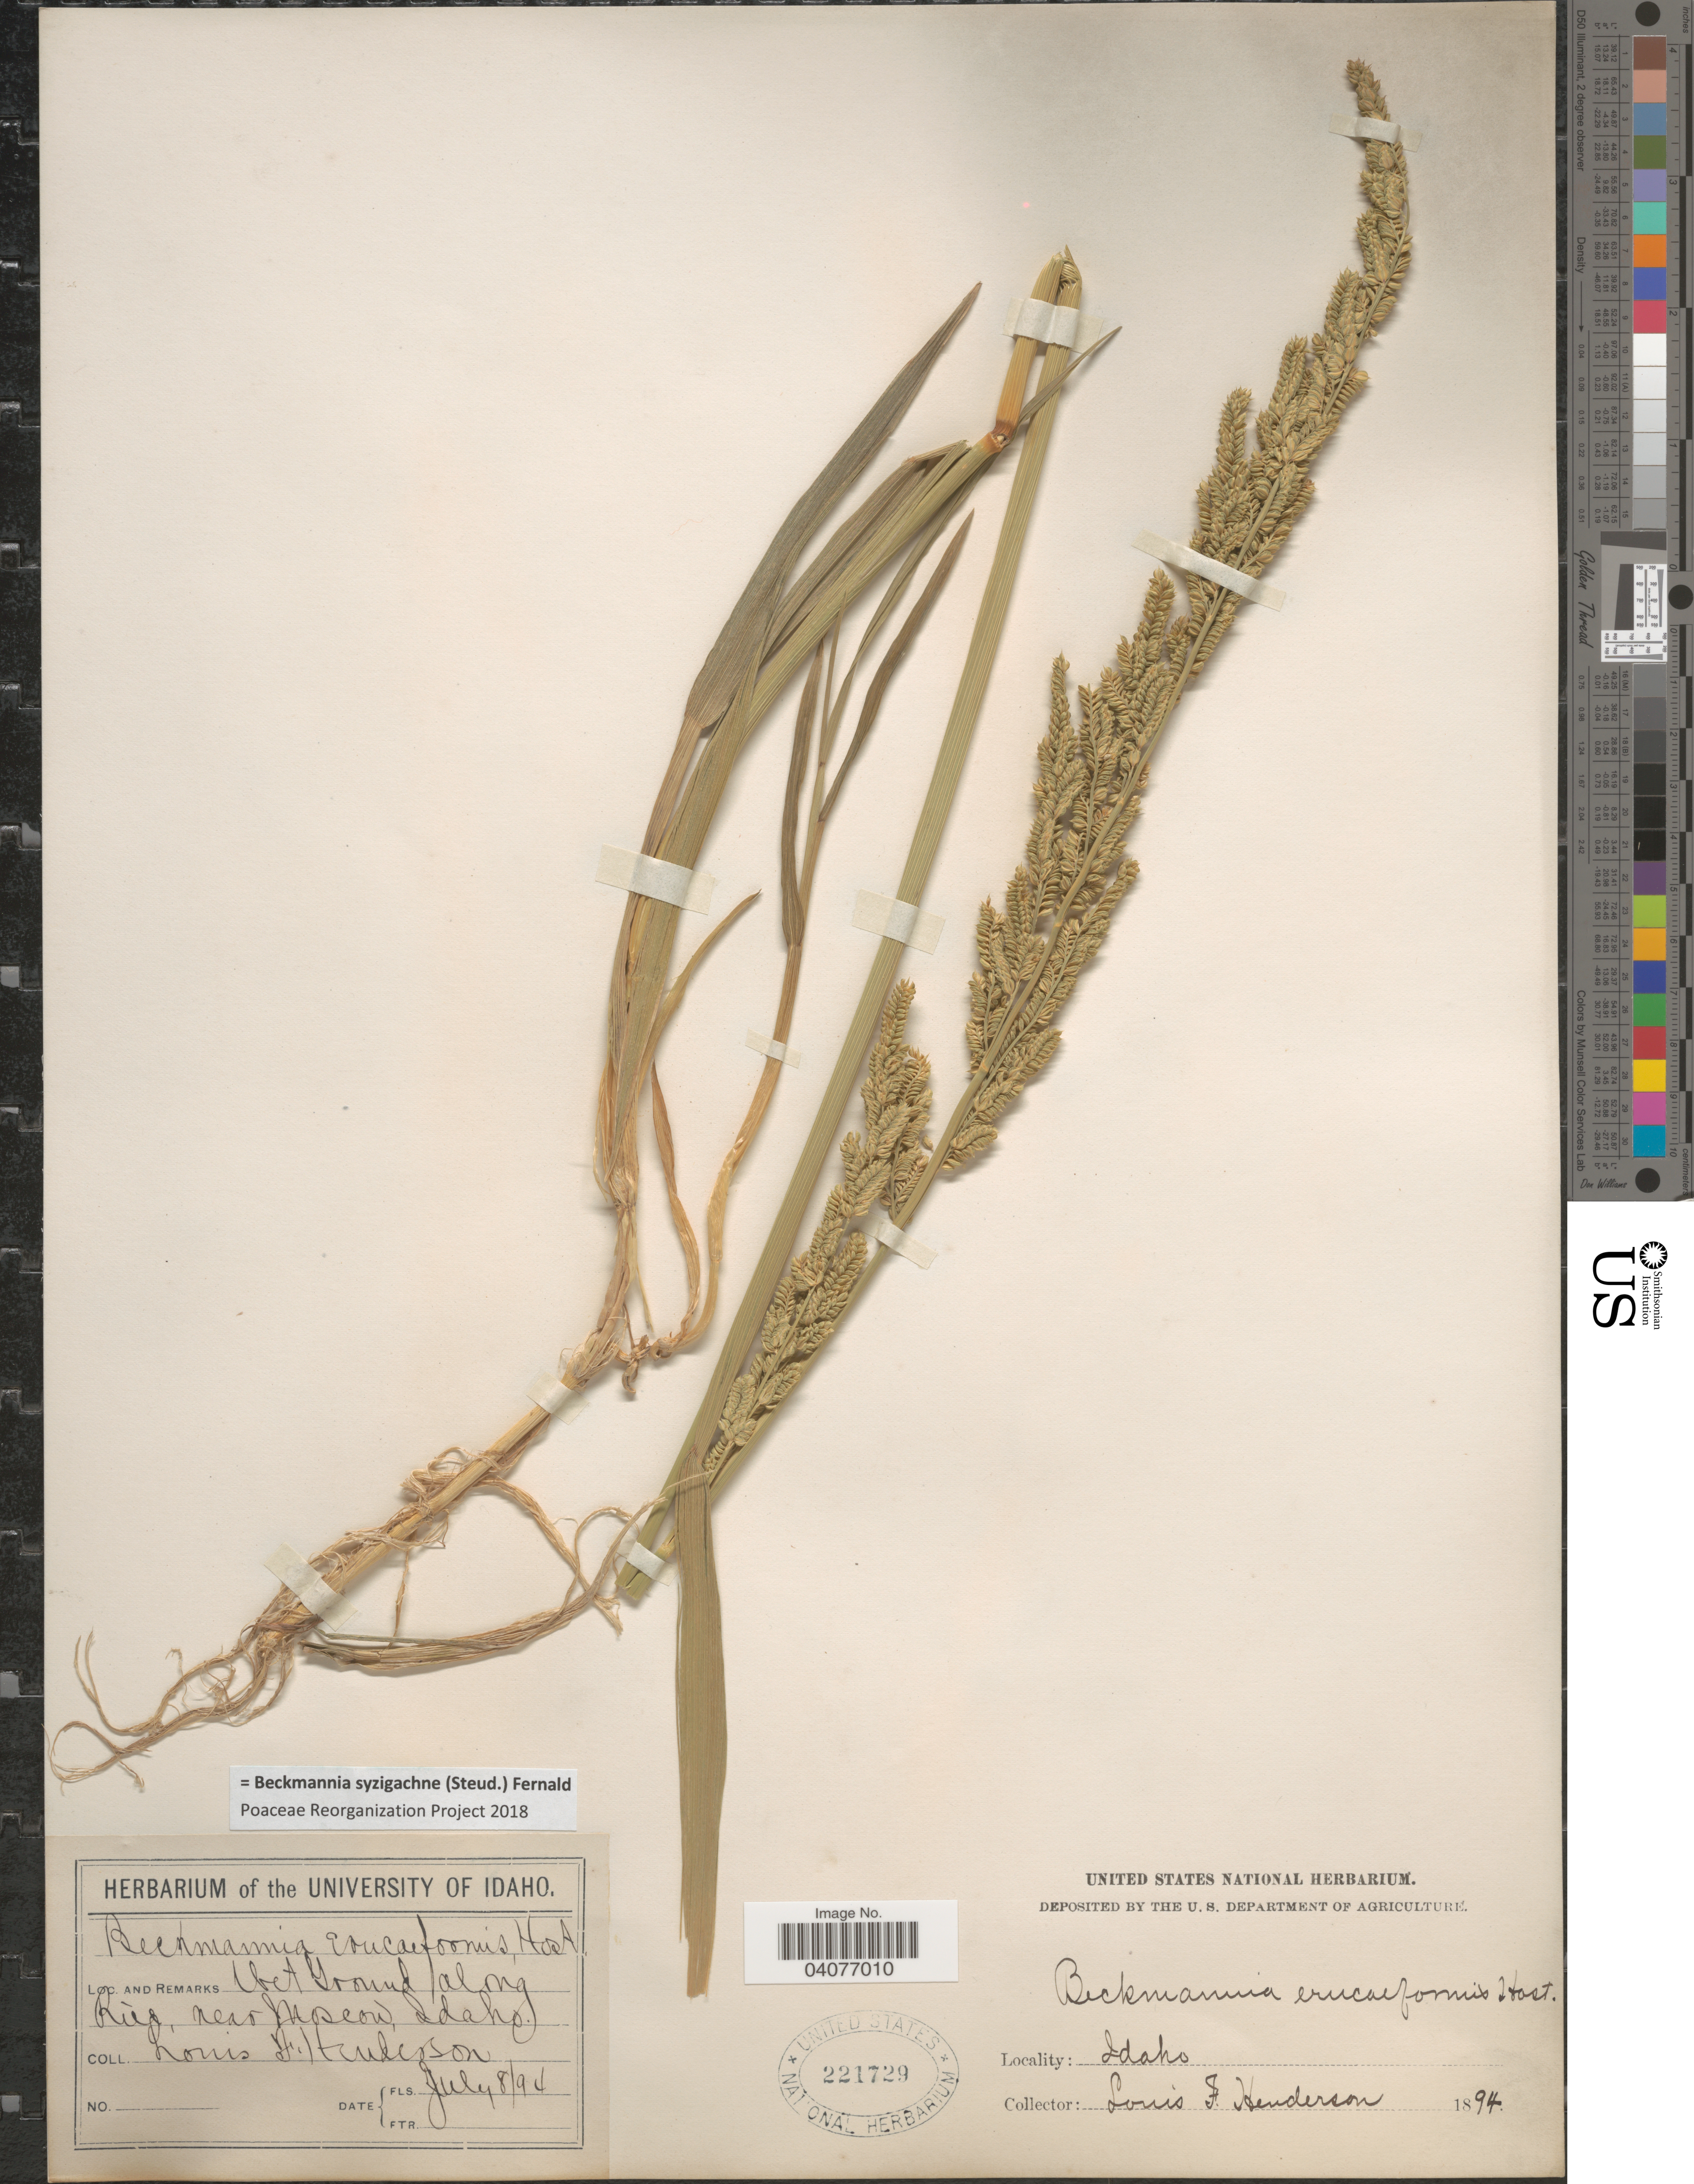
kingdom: Plantae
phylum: Tracheophyta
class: Liliopsida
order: Poales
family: Poaceae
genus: Beckmannia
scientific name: Beckmannia syzigachne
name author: (Steud.) Fernald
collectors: L. Henderson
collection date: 1894-07-08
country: United States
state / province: Idaho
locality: Near Moscow.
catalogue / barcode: US 221729